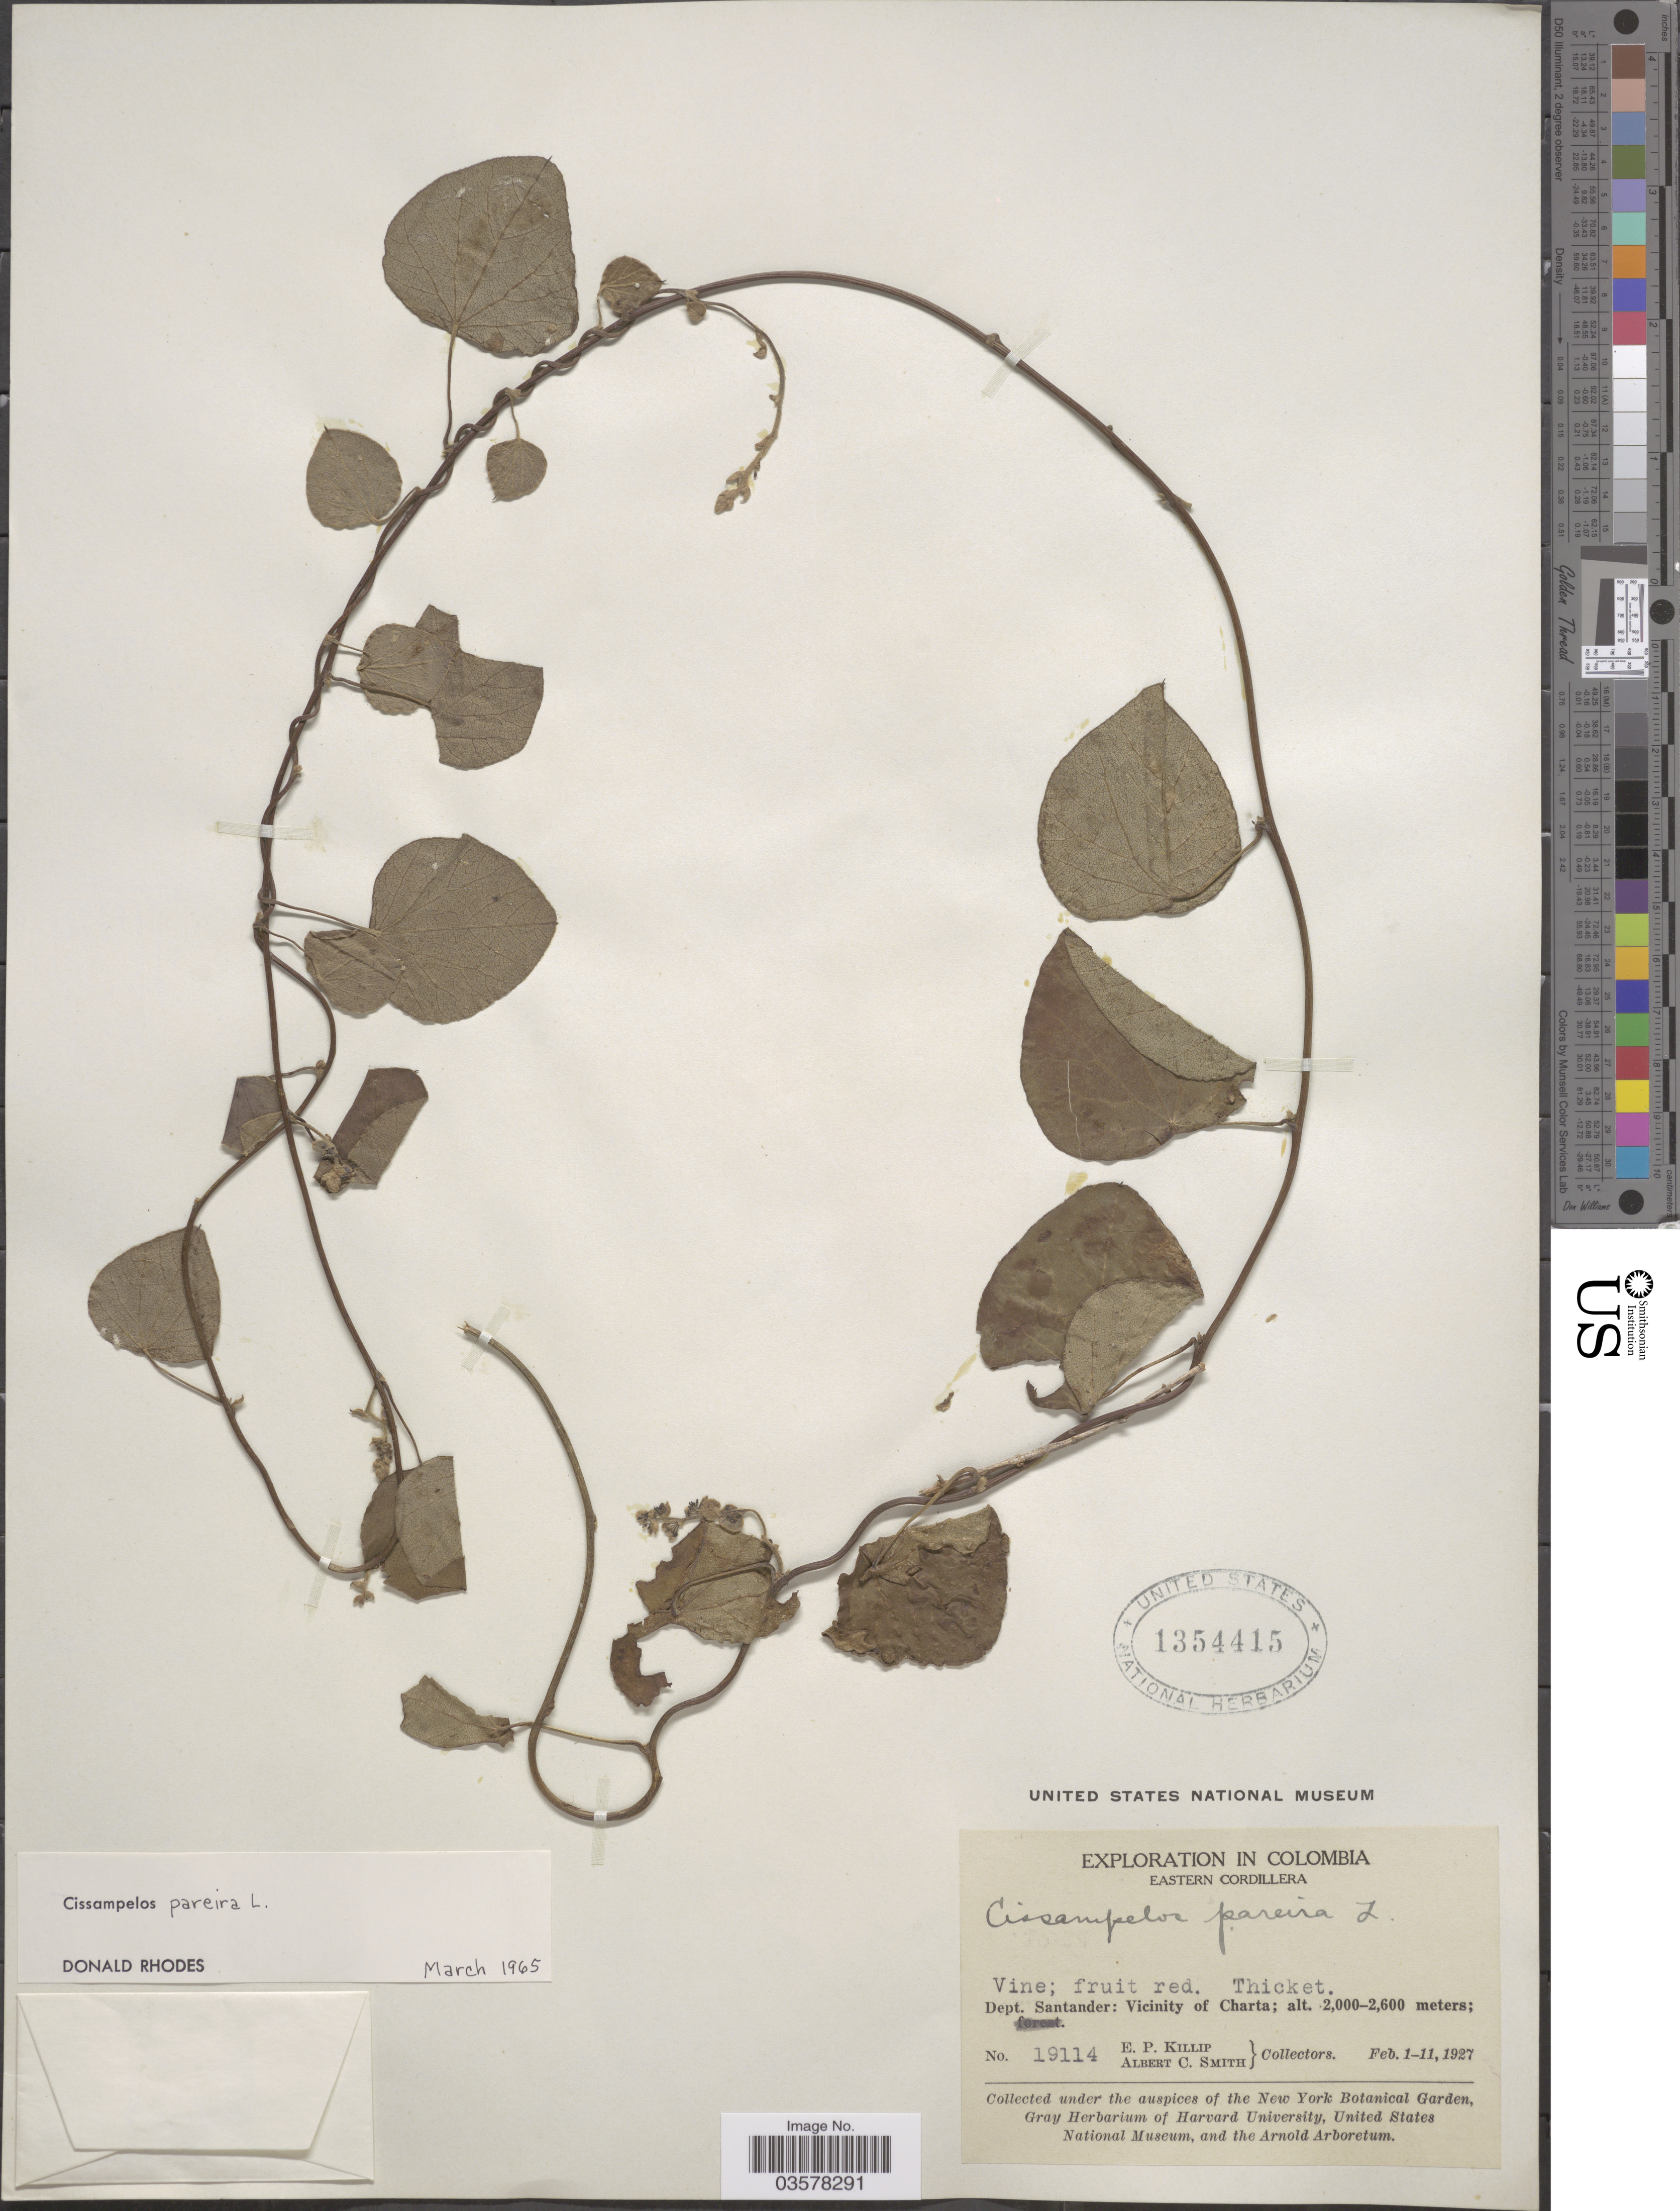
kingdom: Plantae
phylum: Tracheophyta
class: Magnoliopsida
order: Ranunculales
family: Menispermaceae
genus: Cissampelos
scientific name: Cissampelos pareira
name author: L.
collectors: E. P. Killip & A. C. Smith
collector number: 19114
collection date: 1927-02-01/1927-02-11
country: Colombia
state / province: Santander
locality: Eastern Cordillera. Dept. Santander: Vicinity of Charta.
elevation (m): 2000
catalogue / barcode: US 1354415